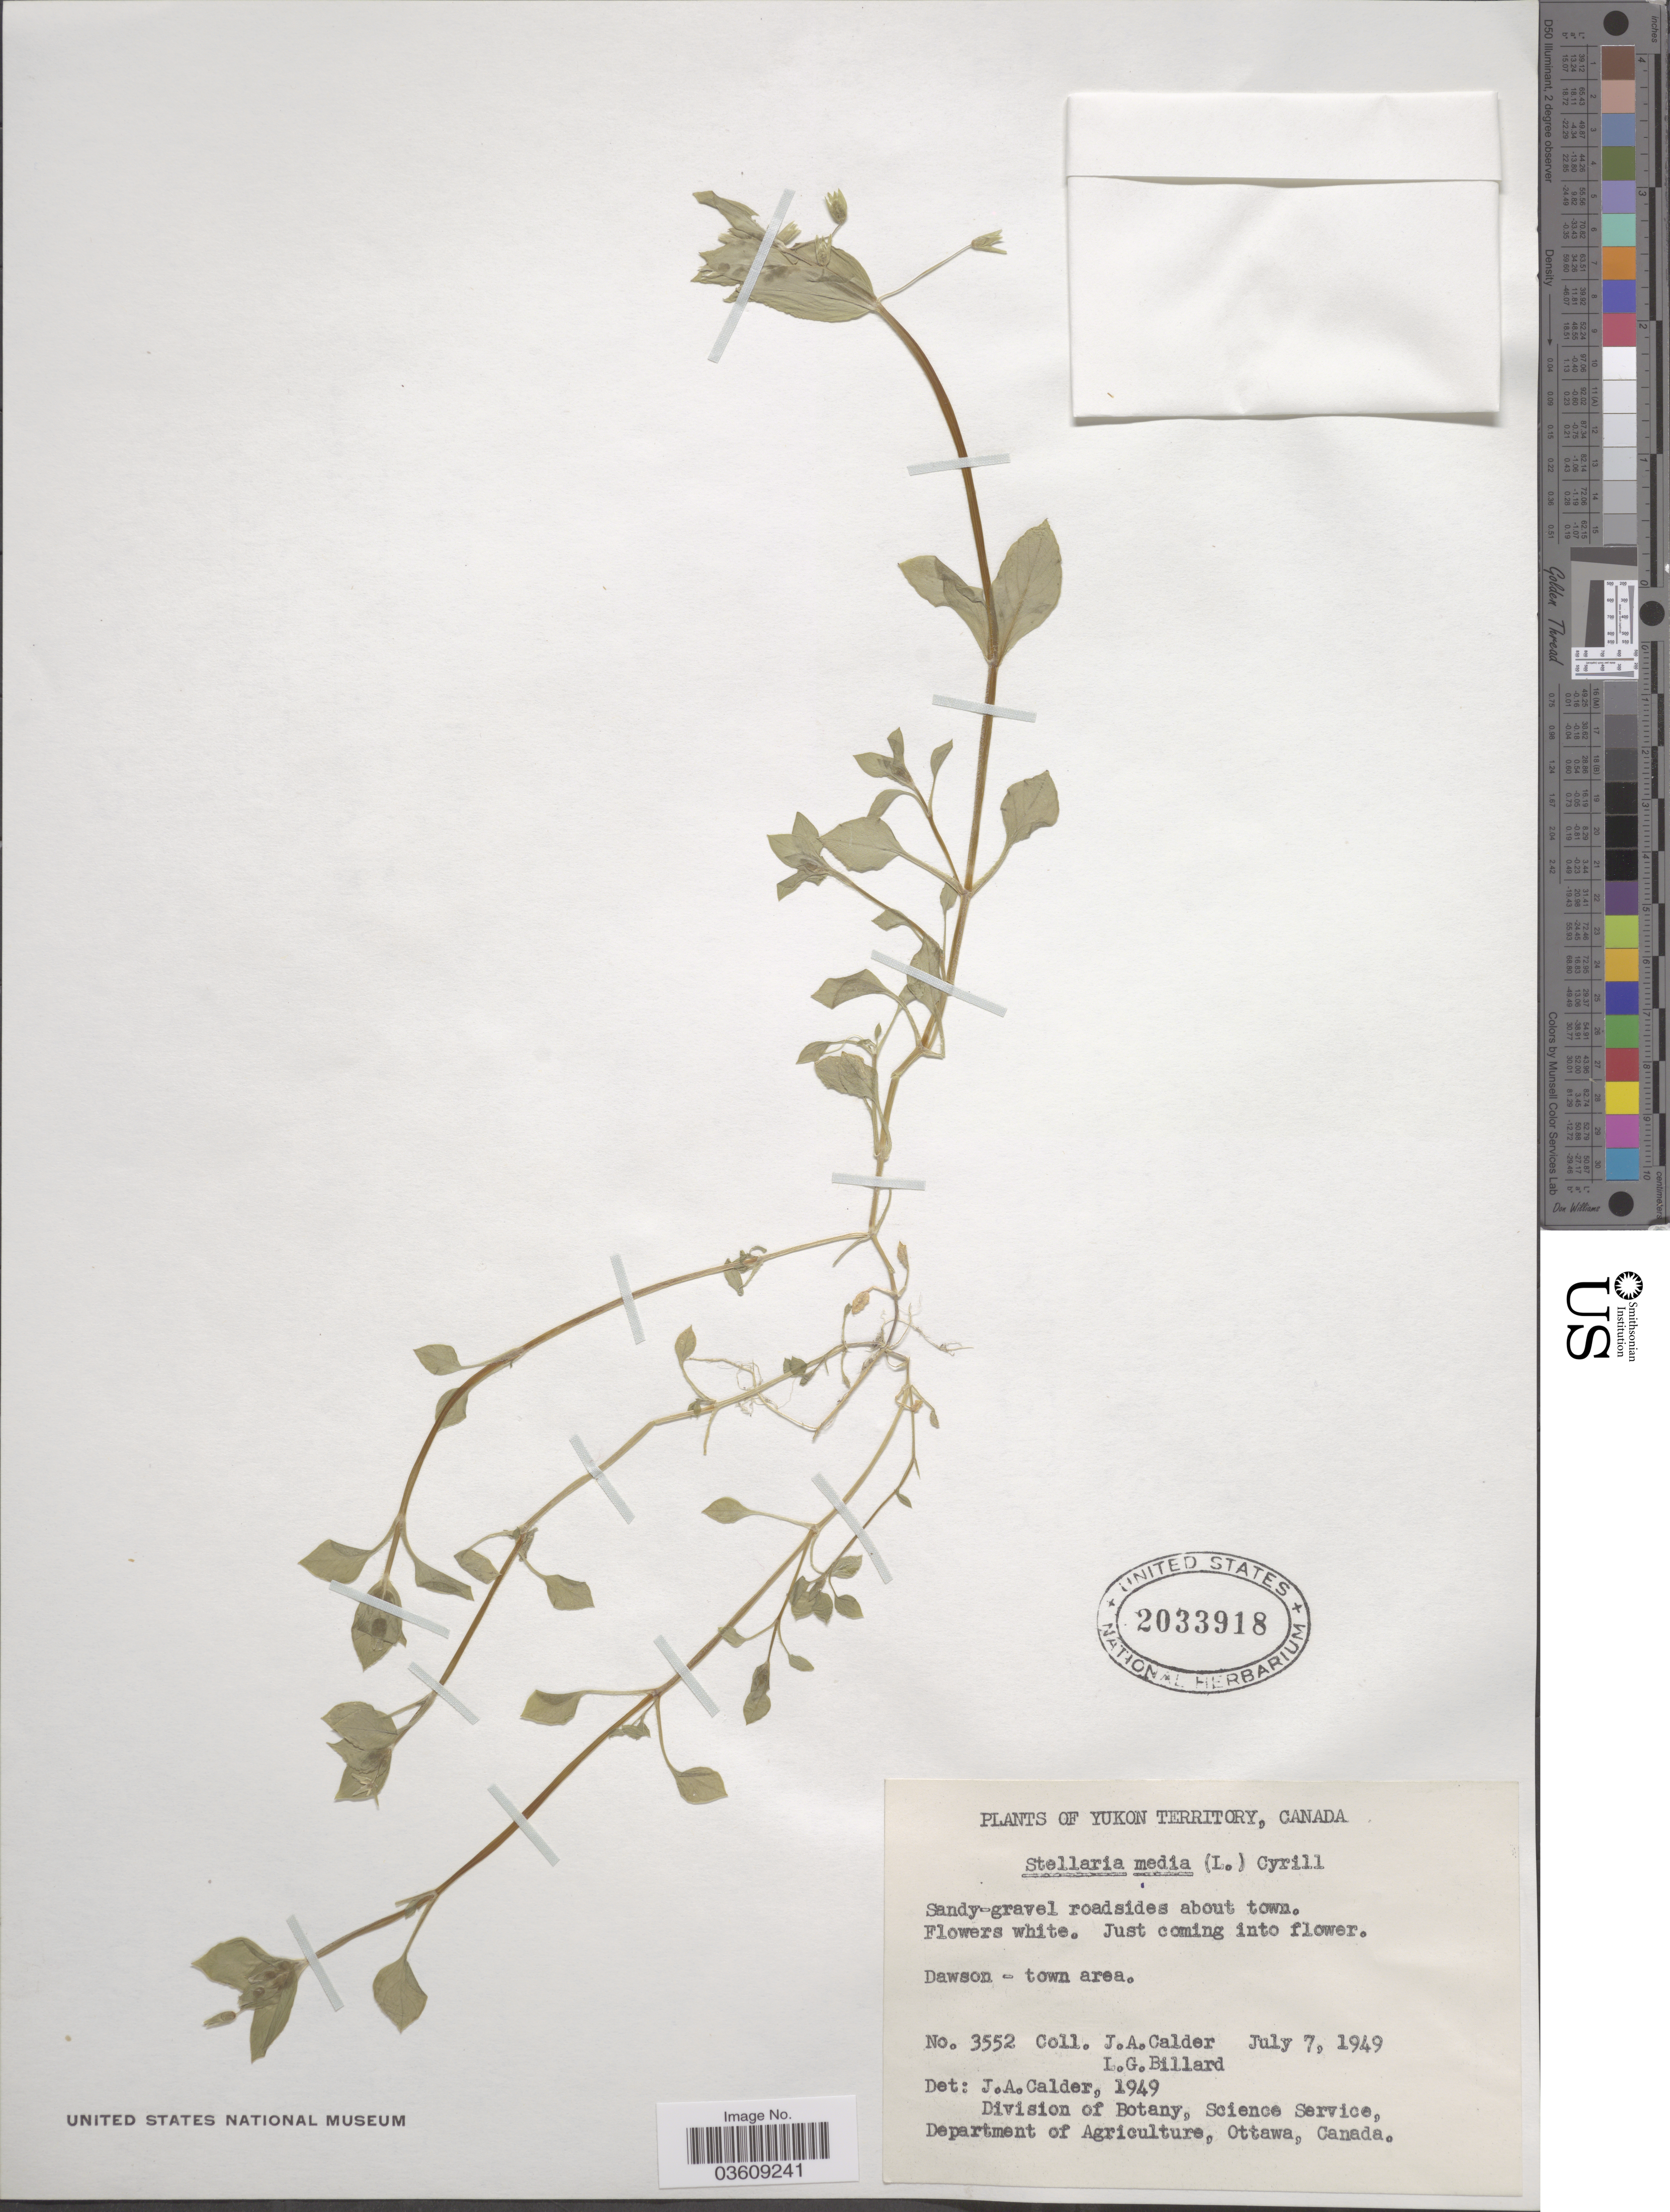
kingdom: Plantae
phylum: Tracheophyta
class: Magnoliopsida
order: Caryophyllales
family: Caryophyllaceae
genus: Stellaria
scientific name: Stellaria media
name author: (L.) Vill.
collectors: J. A. Calder & L. Billard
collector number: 3552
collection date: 1949-07-07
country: Canada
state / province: Yukon Territory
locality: Dawson - town area.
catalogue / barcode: US 2033918